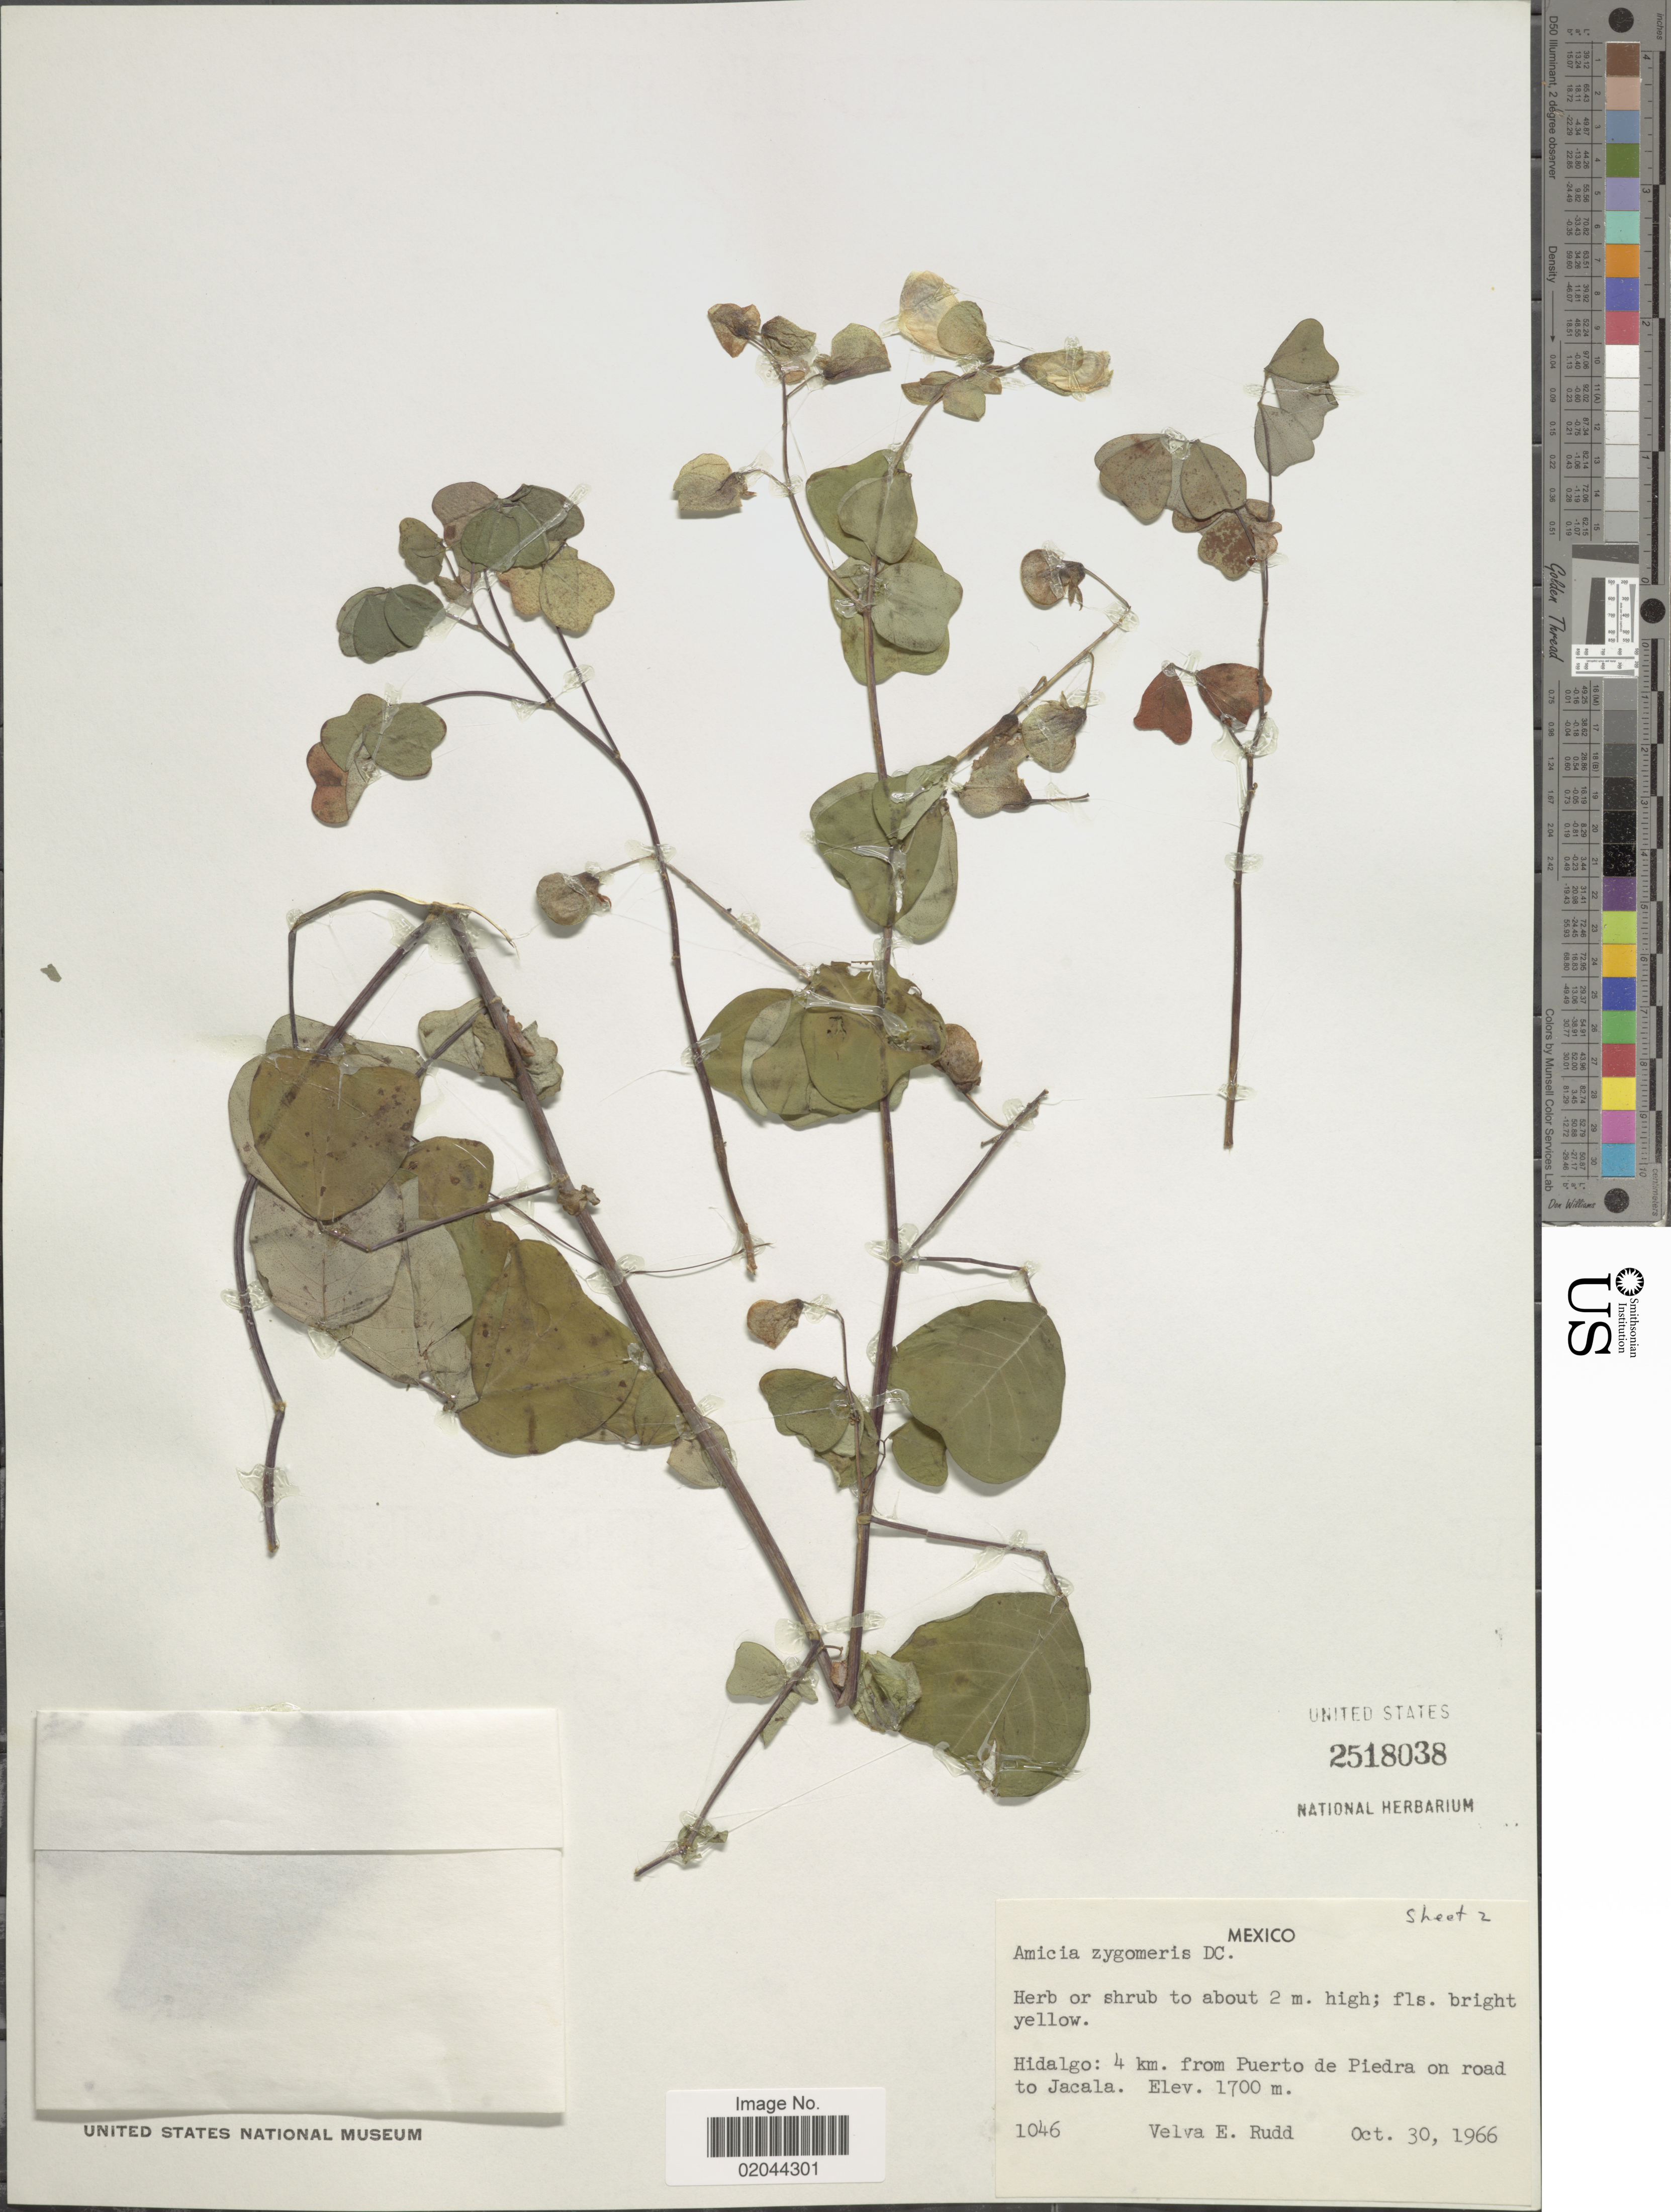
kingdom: Plantae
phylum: Tracheophyta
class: Magnoliopsida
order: Fabales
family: Fabaceae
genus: Amicia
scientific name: Amicia zygomeris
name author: DC.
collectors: V. E. Rudd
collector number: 1046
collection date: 1966-10-30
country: Mexico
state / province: Hidalgo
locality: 4 km from Puerto de Piedra on road to Jacala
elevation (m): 1700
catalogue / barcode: US 2518038